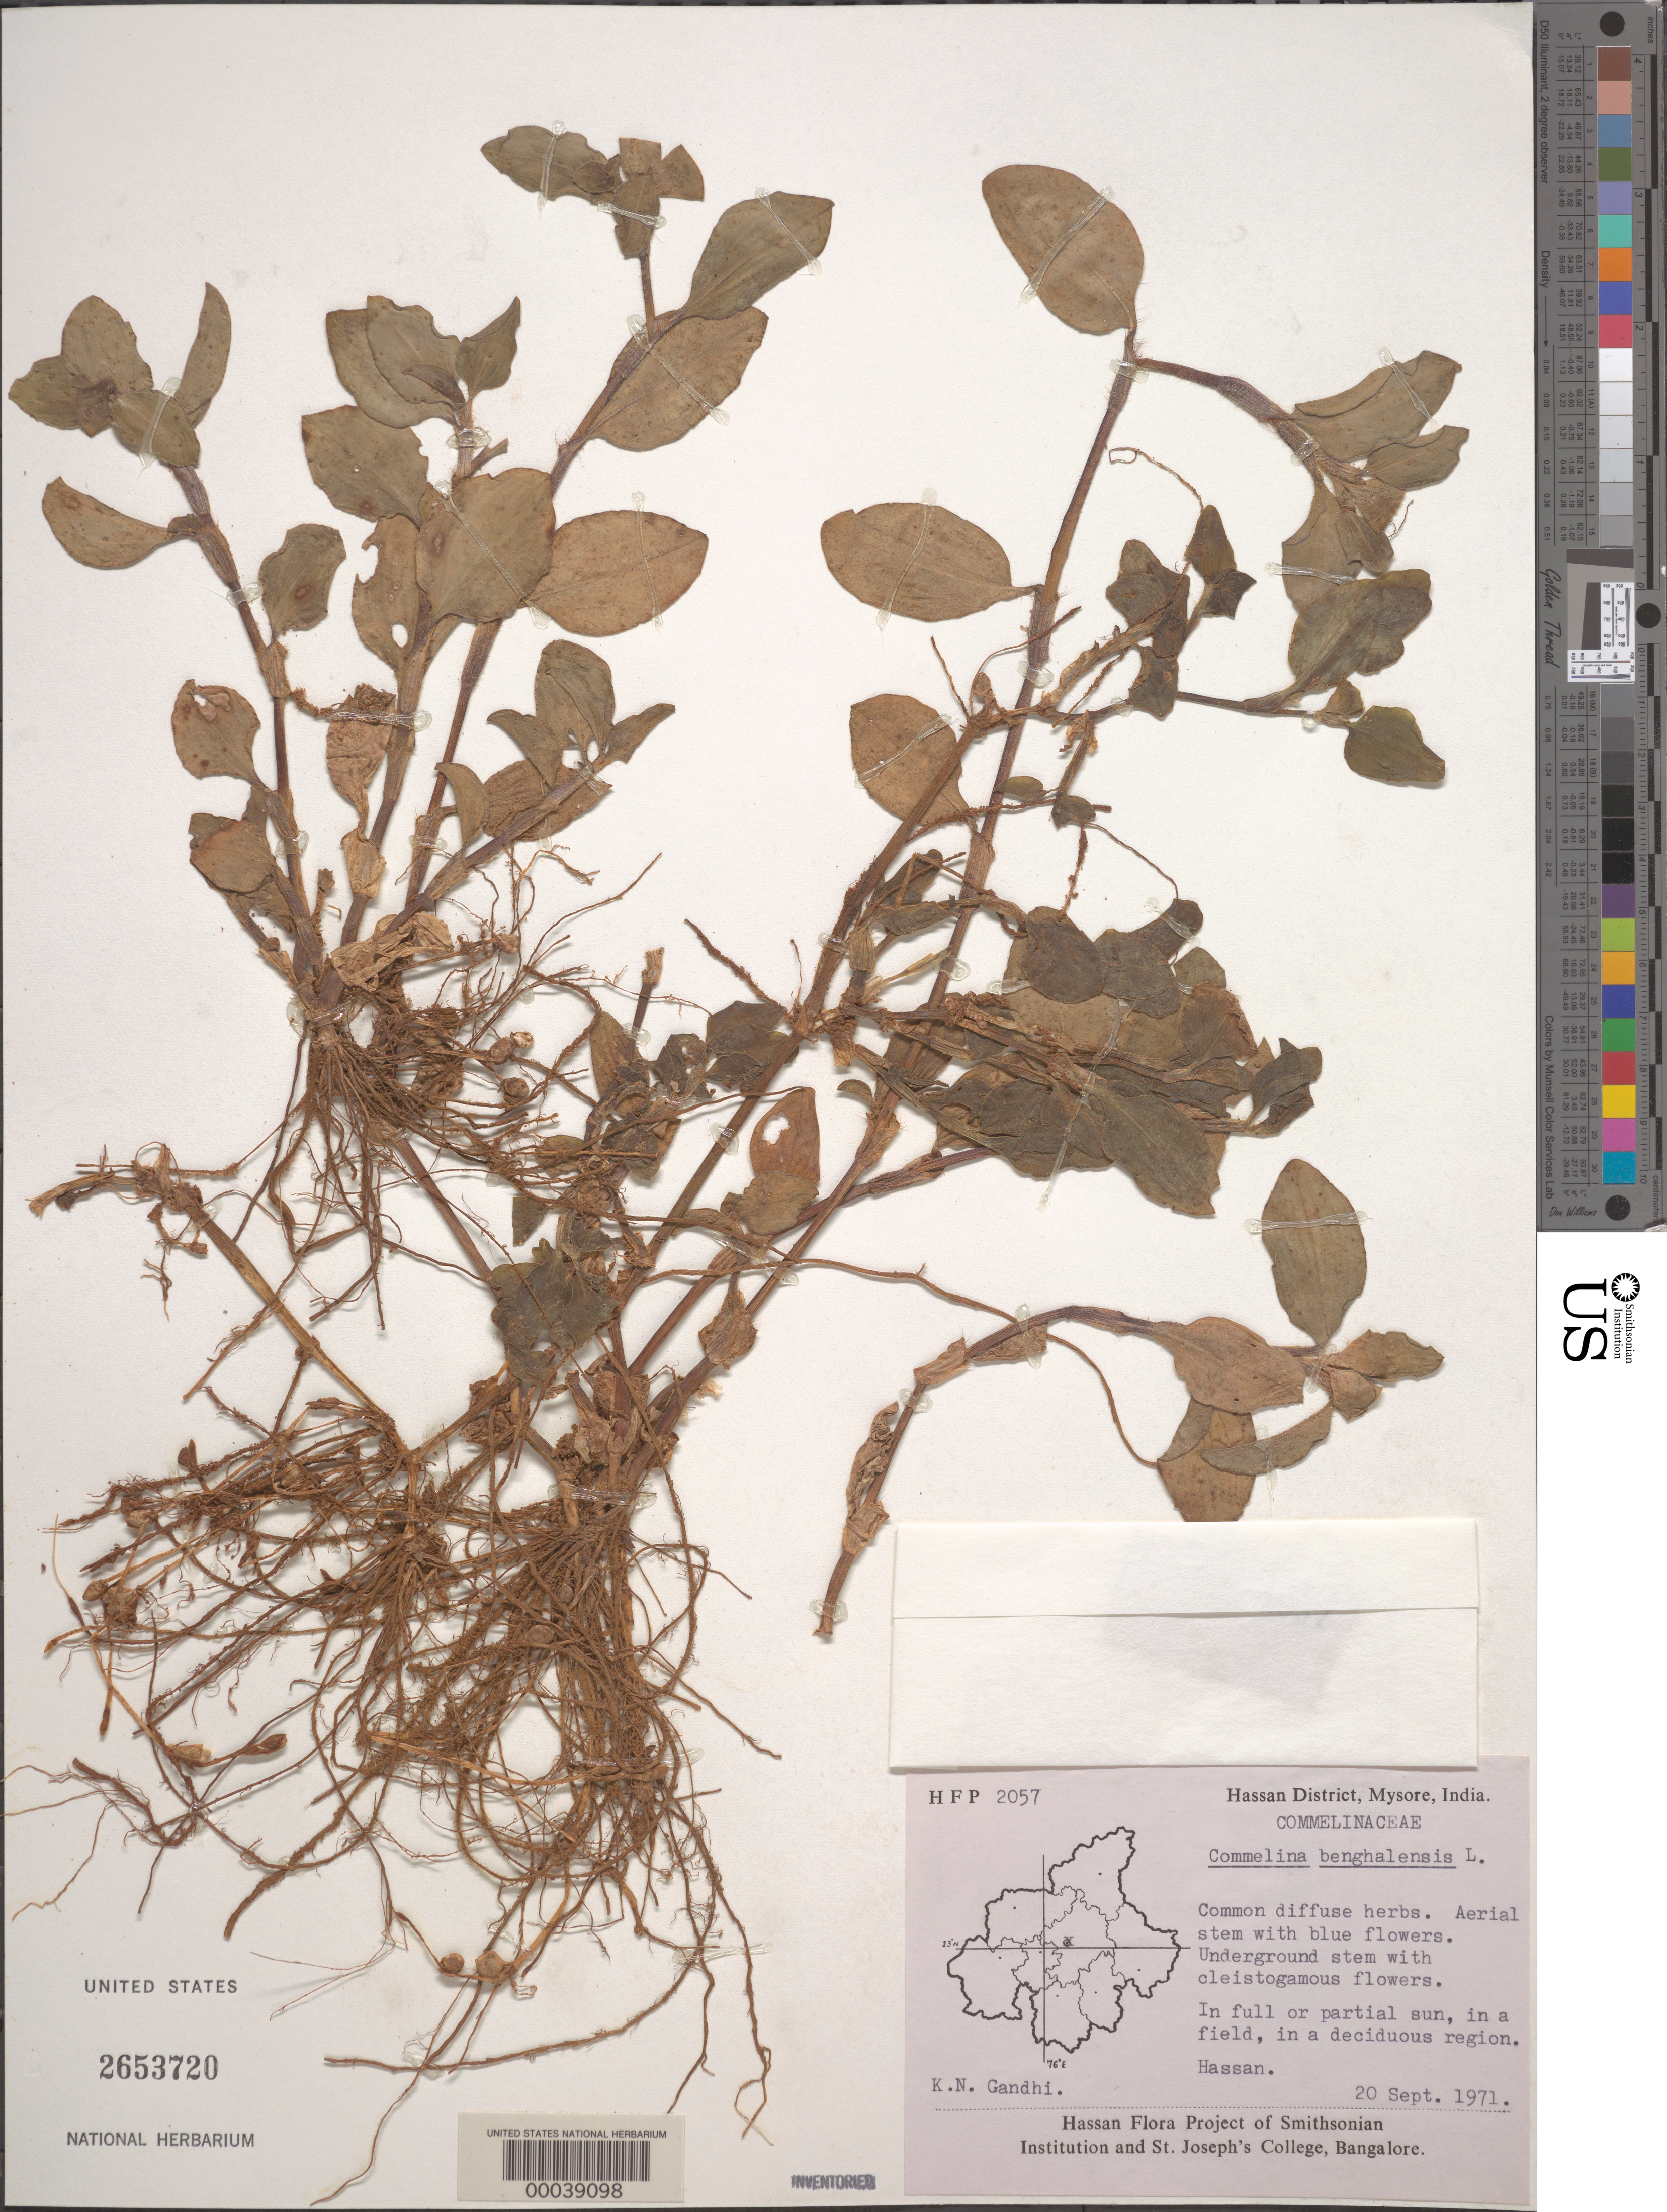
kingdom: Plantae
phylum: Tracheophyta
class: Liliopsida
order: Commelinales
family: Commelinaceae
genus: Commelina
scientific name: Commelina benghalensis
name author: L.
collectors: K. N. Gandhi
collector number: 2057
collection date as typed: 20 Sep 1971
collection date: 1971-09-20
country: India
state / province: Karnataka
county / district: Hassan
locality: Mysore state [mysore state = karnataka.]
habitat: Full or partial sun, field in deciduous region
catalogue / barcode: US 2653720